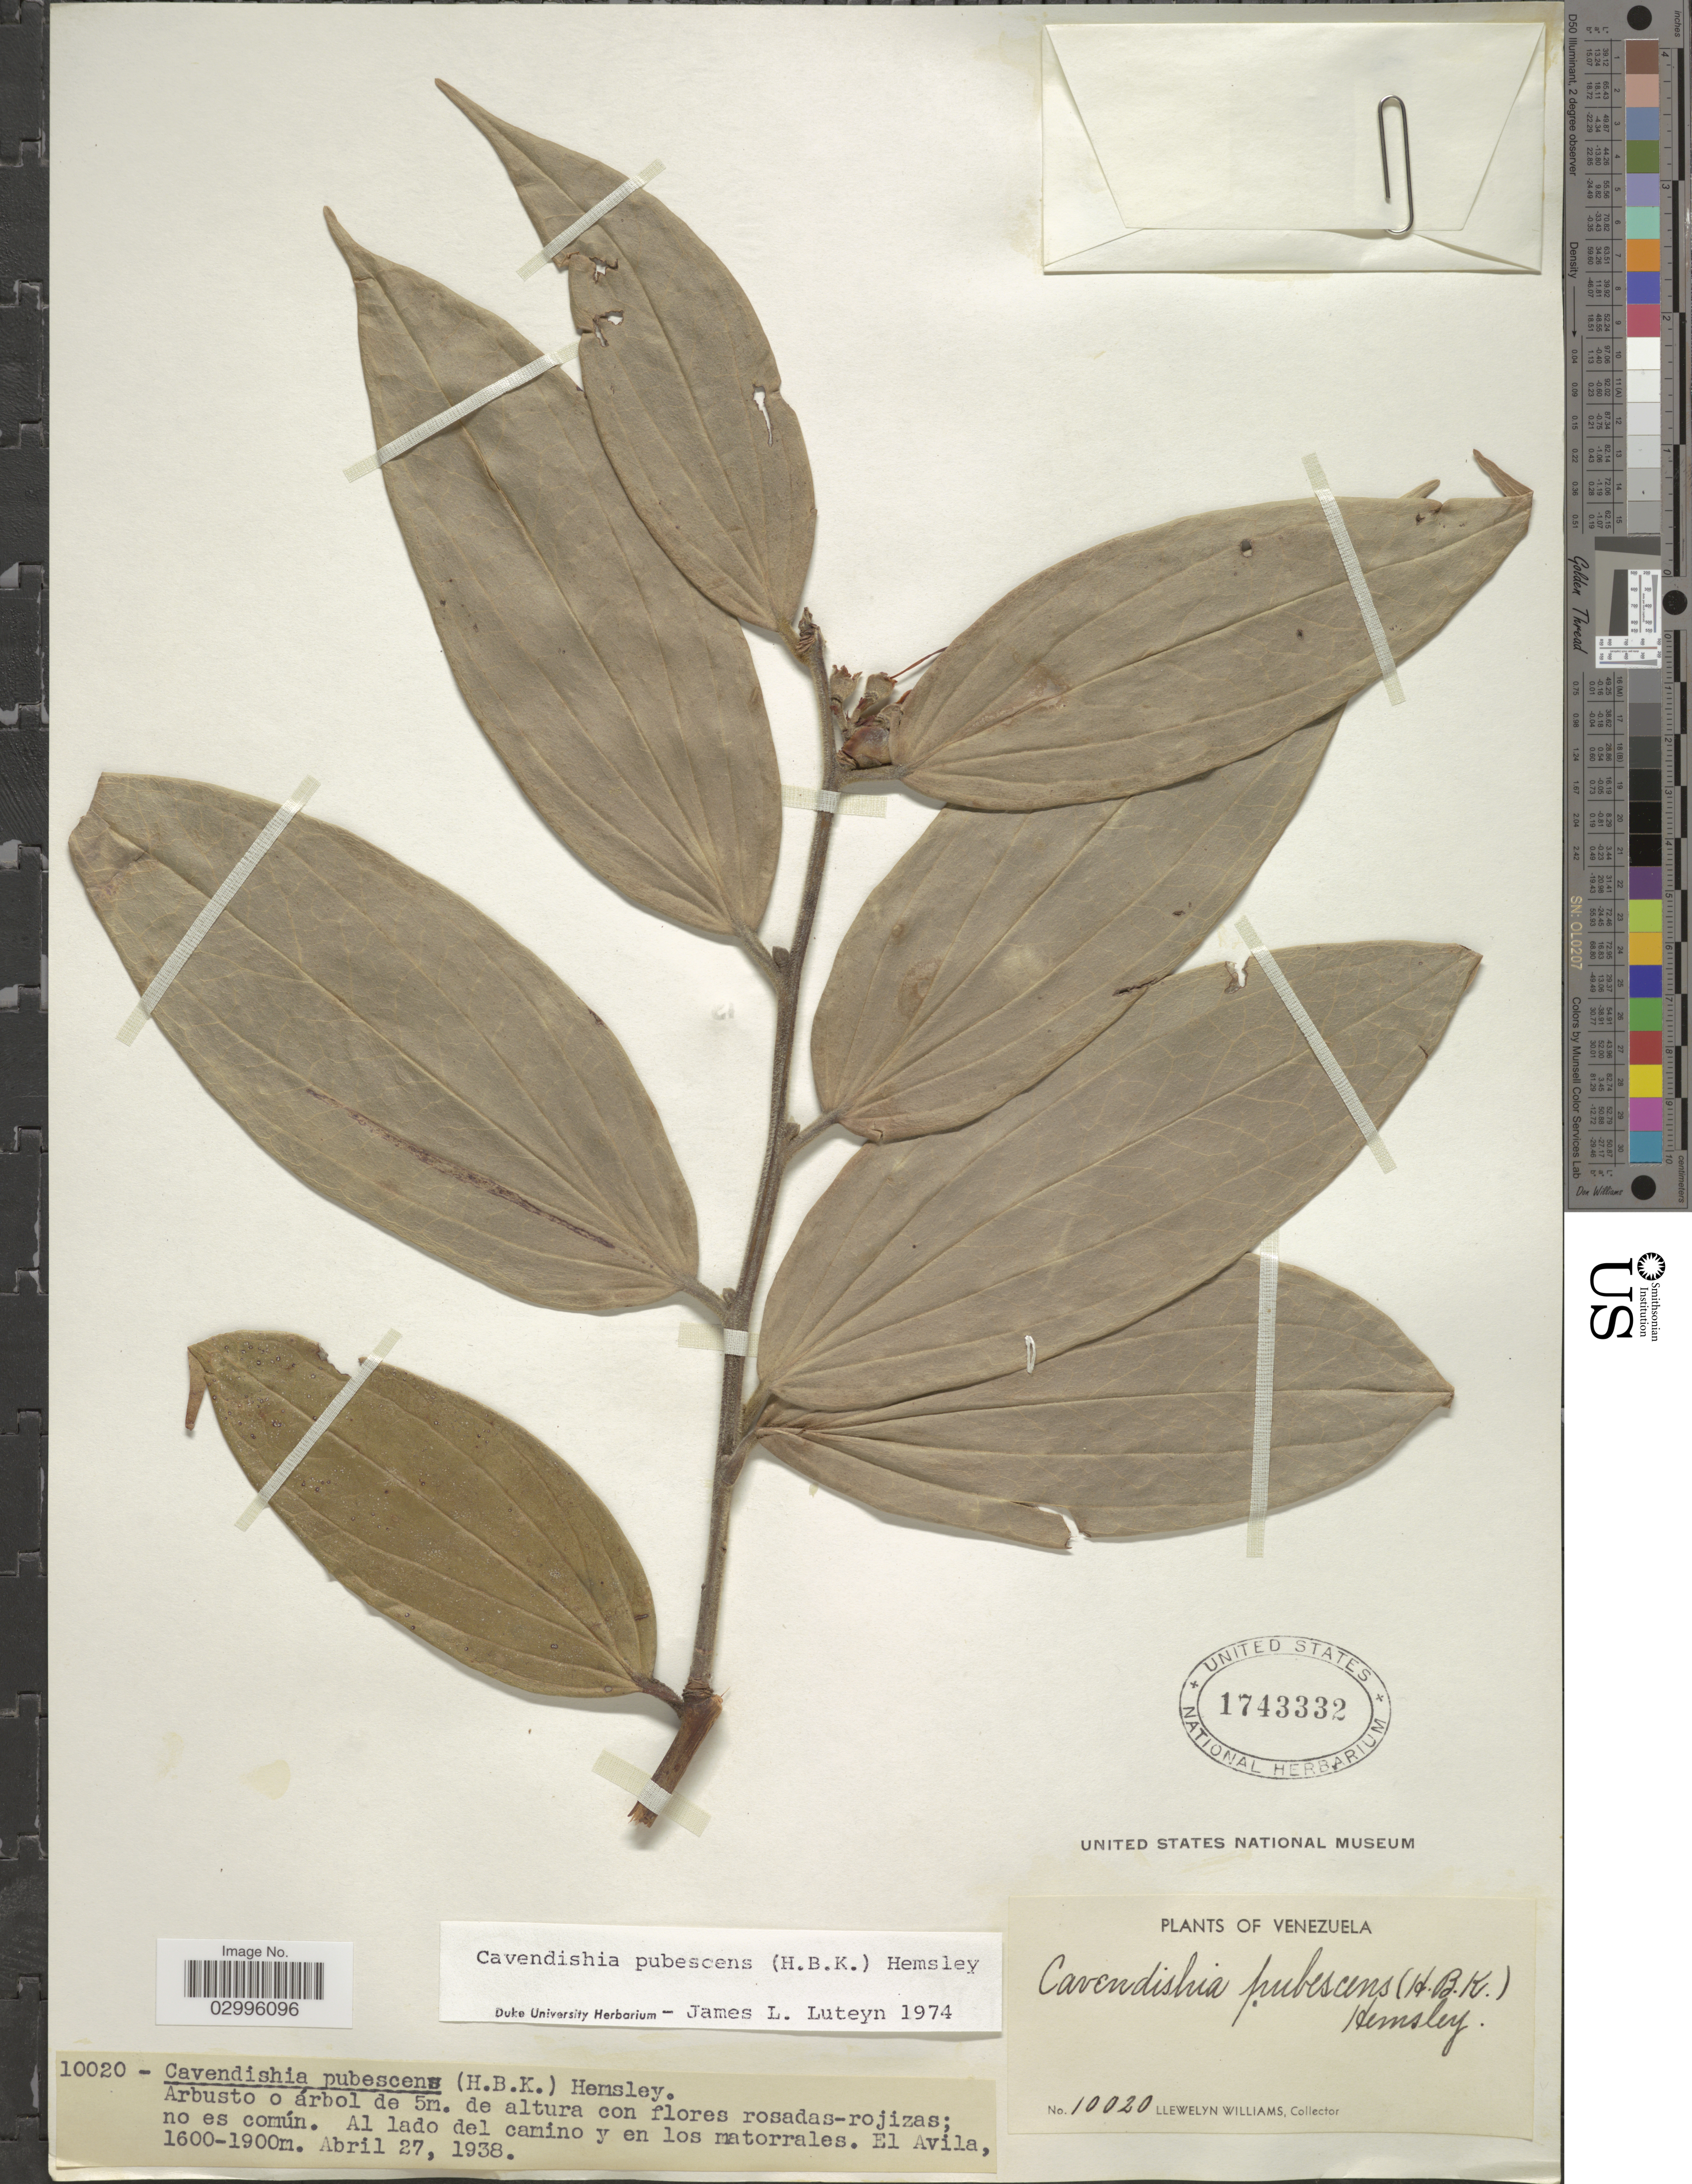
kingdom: Plantae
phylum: Tracheophyta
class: Magnoliopsida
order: Ericales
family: Ericaceae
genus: Cavendishia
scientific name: Cavendishia pubescens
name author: (Kunth) Hemsl.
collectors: Ll. Williams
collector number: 10020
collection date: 1938-04-27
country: Venezuela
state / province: Miranda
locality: Al lado del camino y en los amtorrales. El Avila.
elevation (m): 1600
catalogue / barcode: US 1743332